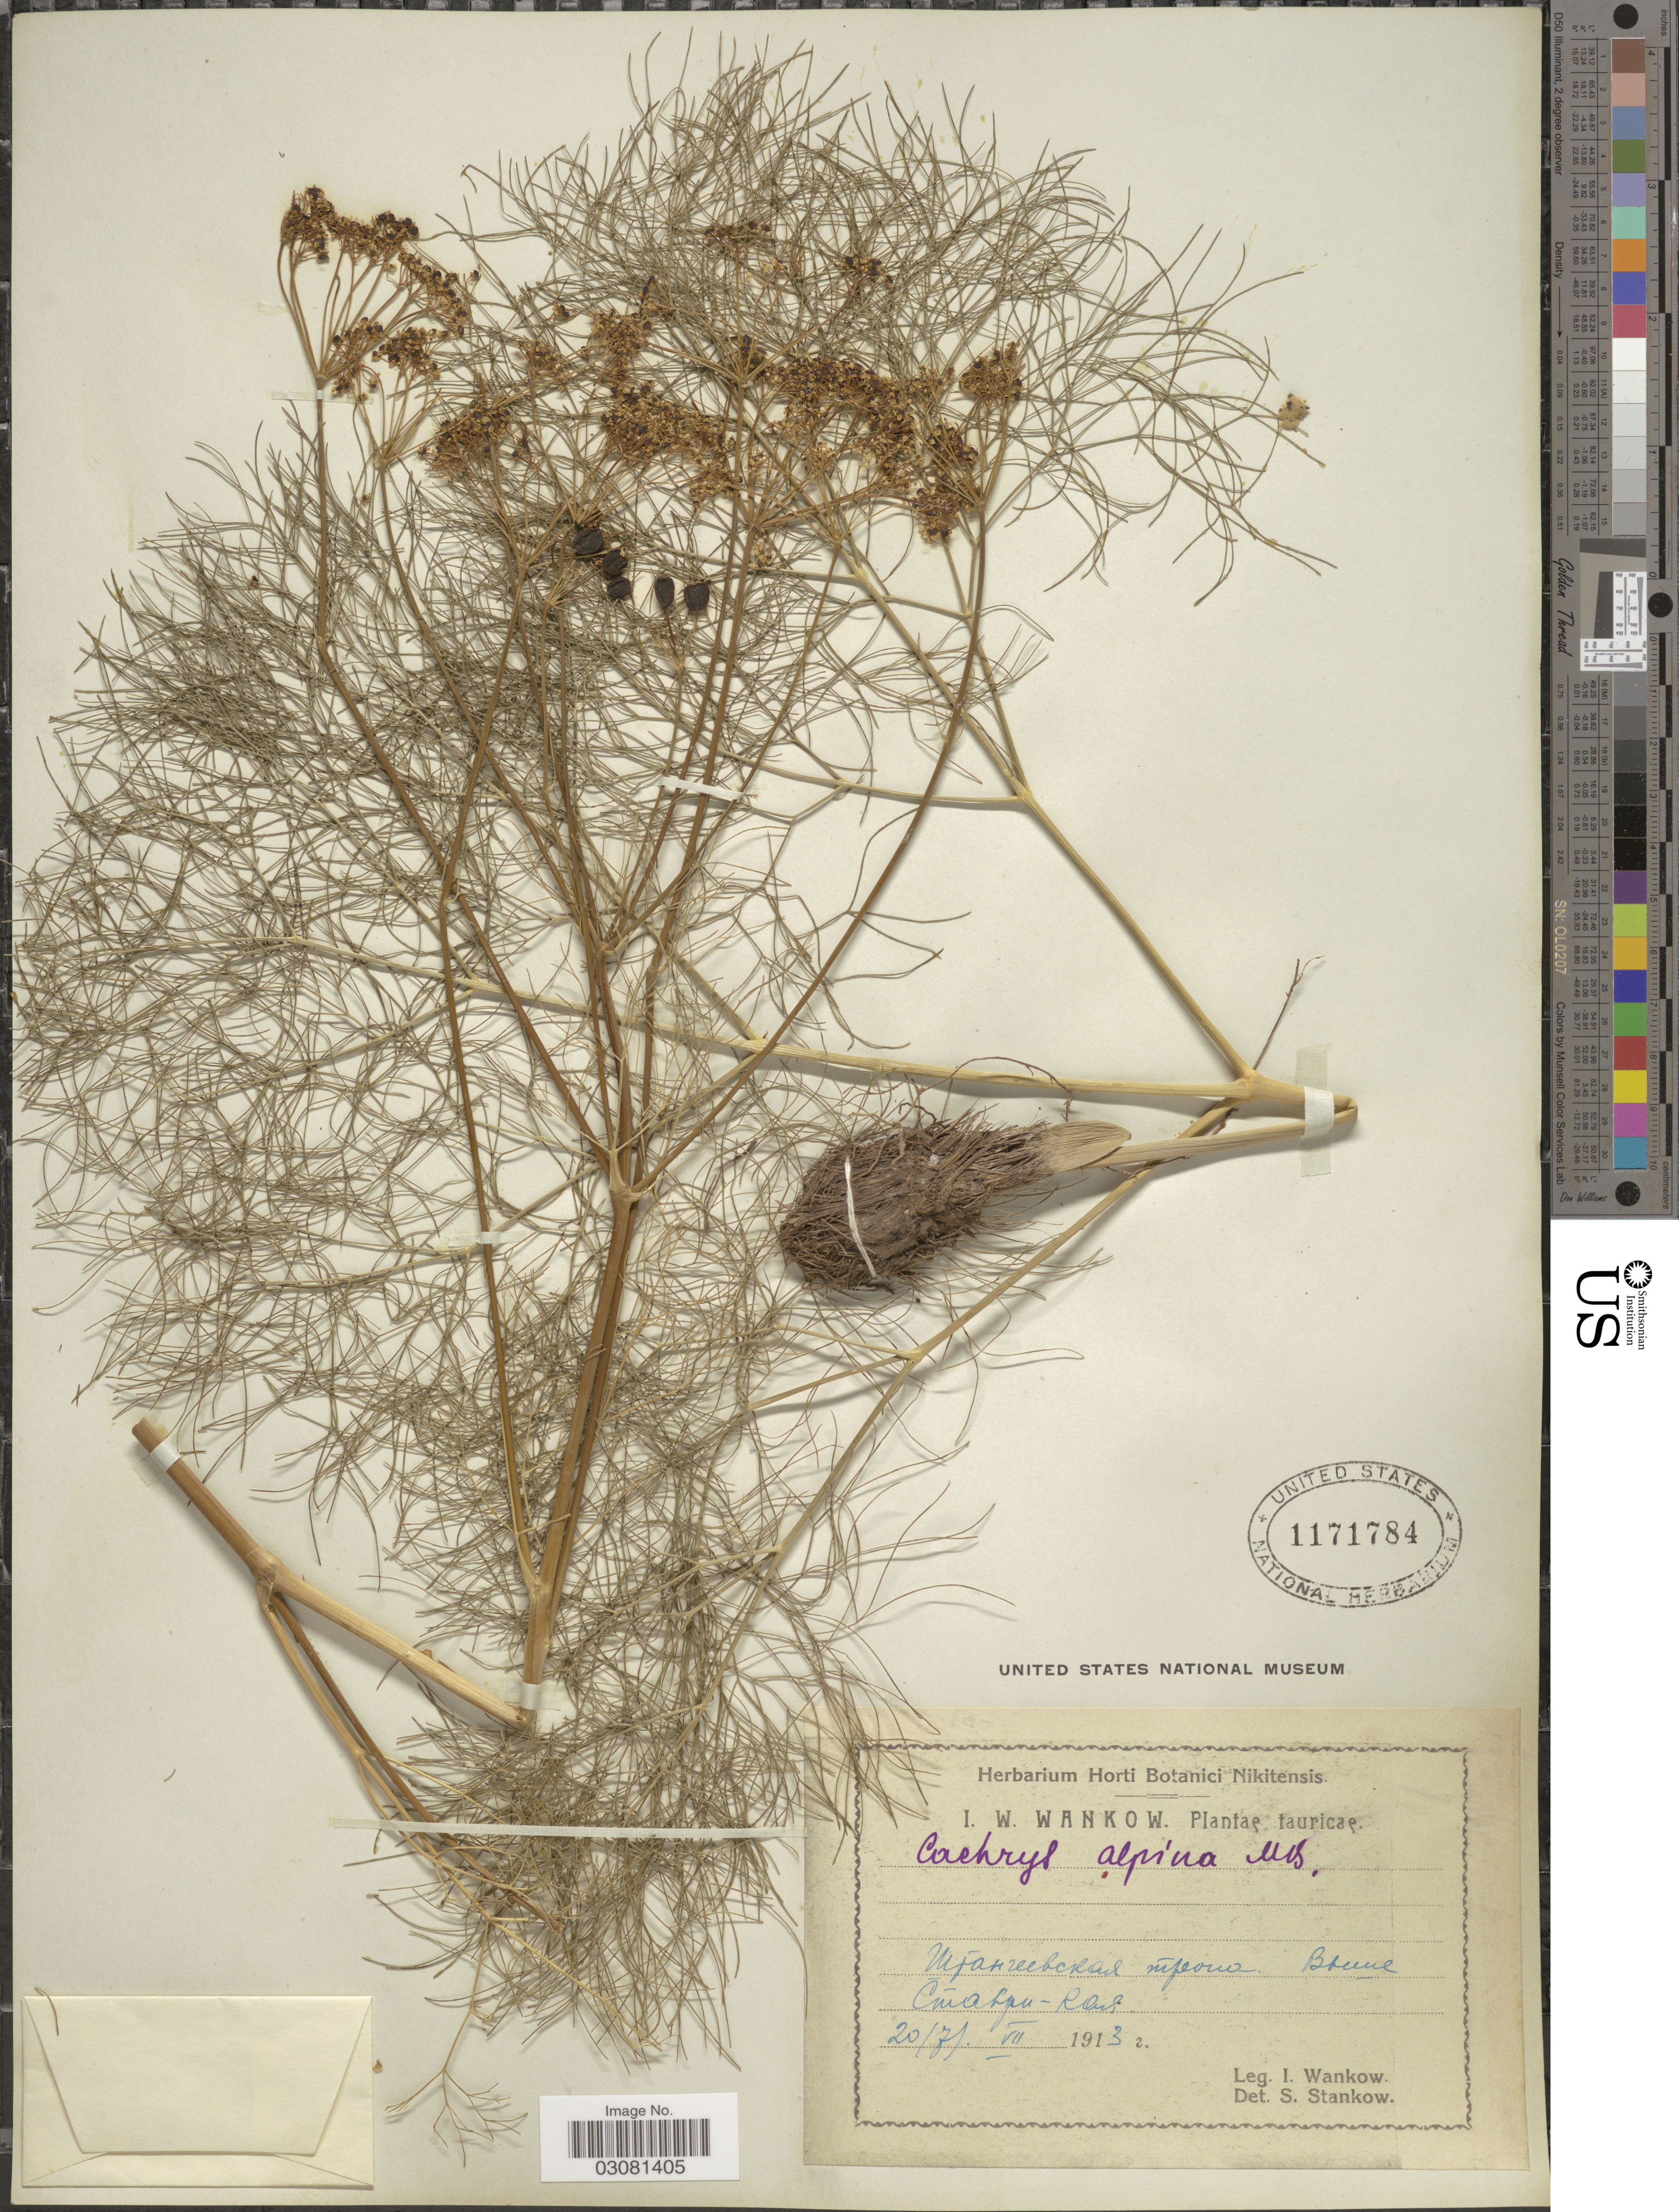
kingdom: Plantae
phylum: Tracheophyta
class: Magnoliopsida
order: Apiales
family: Apiaceae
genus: Cachrys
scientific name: Cachrys alpina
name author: M. Bieb.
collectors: I. Wankow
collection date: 1913-07-20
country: Ukraine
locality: Tauricae. [Foreign script]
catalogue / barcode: US 1171784